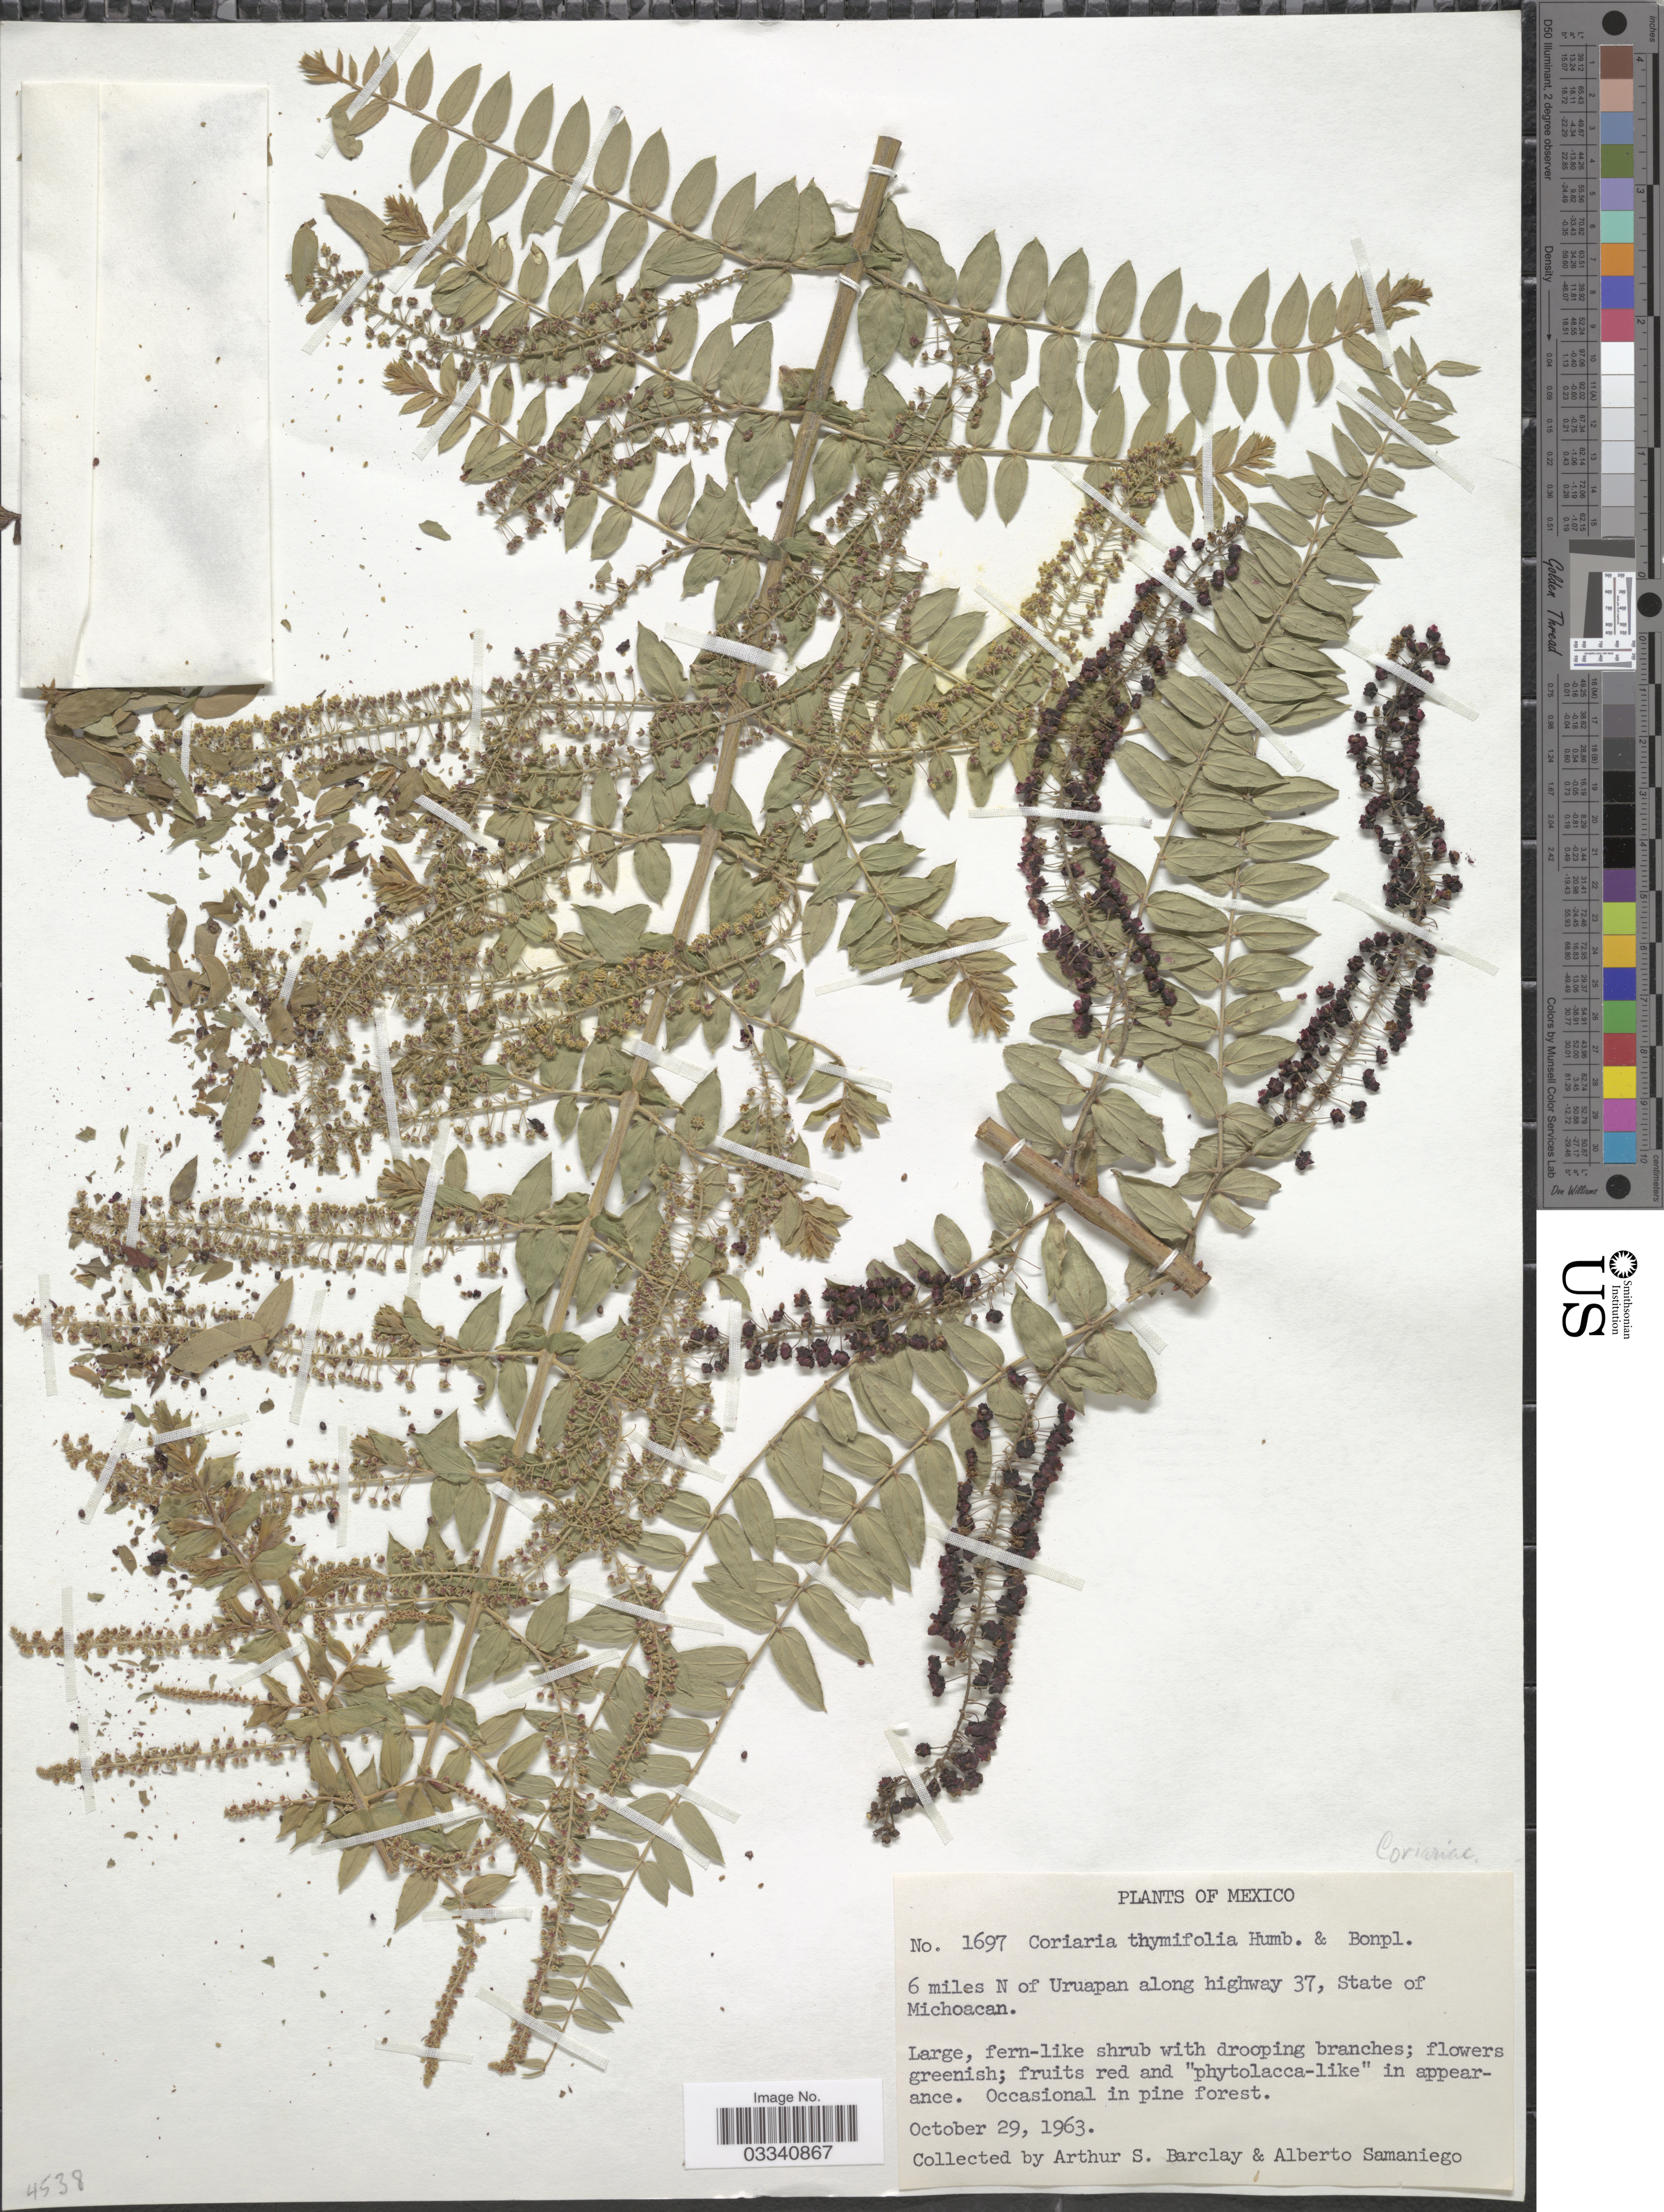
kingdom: Plantae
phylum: Tracheophyta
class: Magnoliopsida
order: Cucurbitales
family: Coriariaceae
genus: Coriaria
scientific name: Coriaria ruscifolia subsp. microphylla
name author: (Poir.) L.E. Skog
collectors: A. S. Barclay & A. Samaniego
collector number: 1697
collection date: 1963-10-29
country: Mexico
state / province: Michoacán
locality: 6 miles N of Uruapan along highway 37.